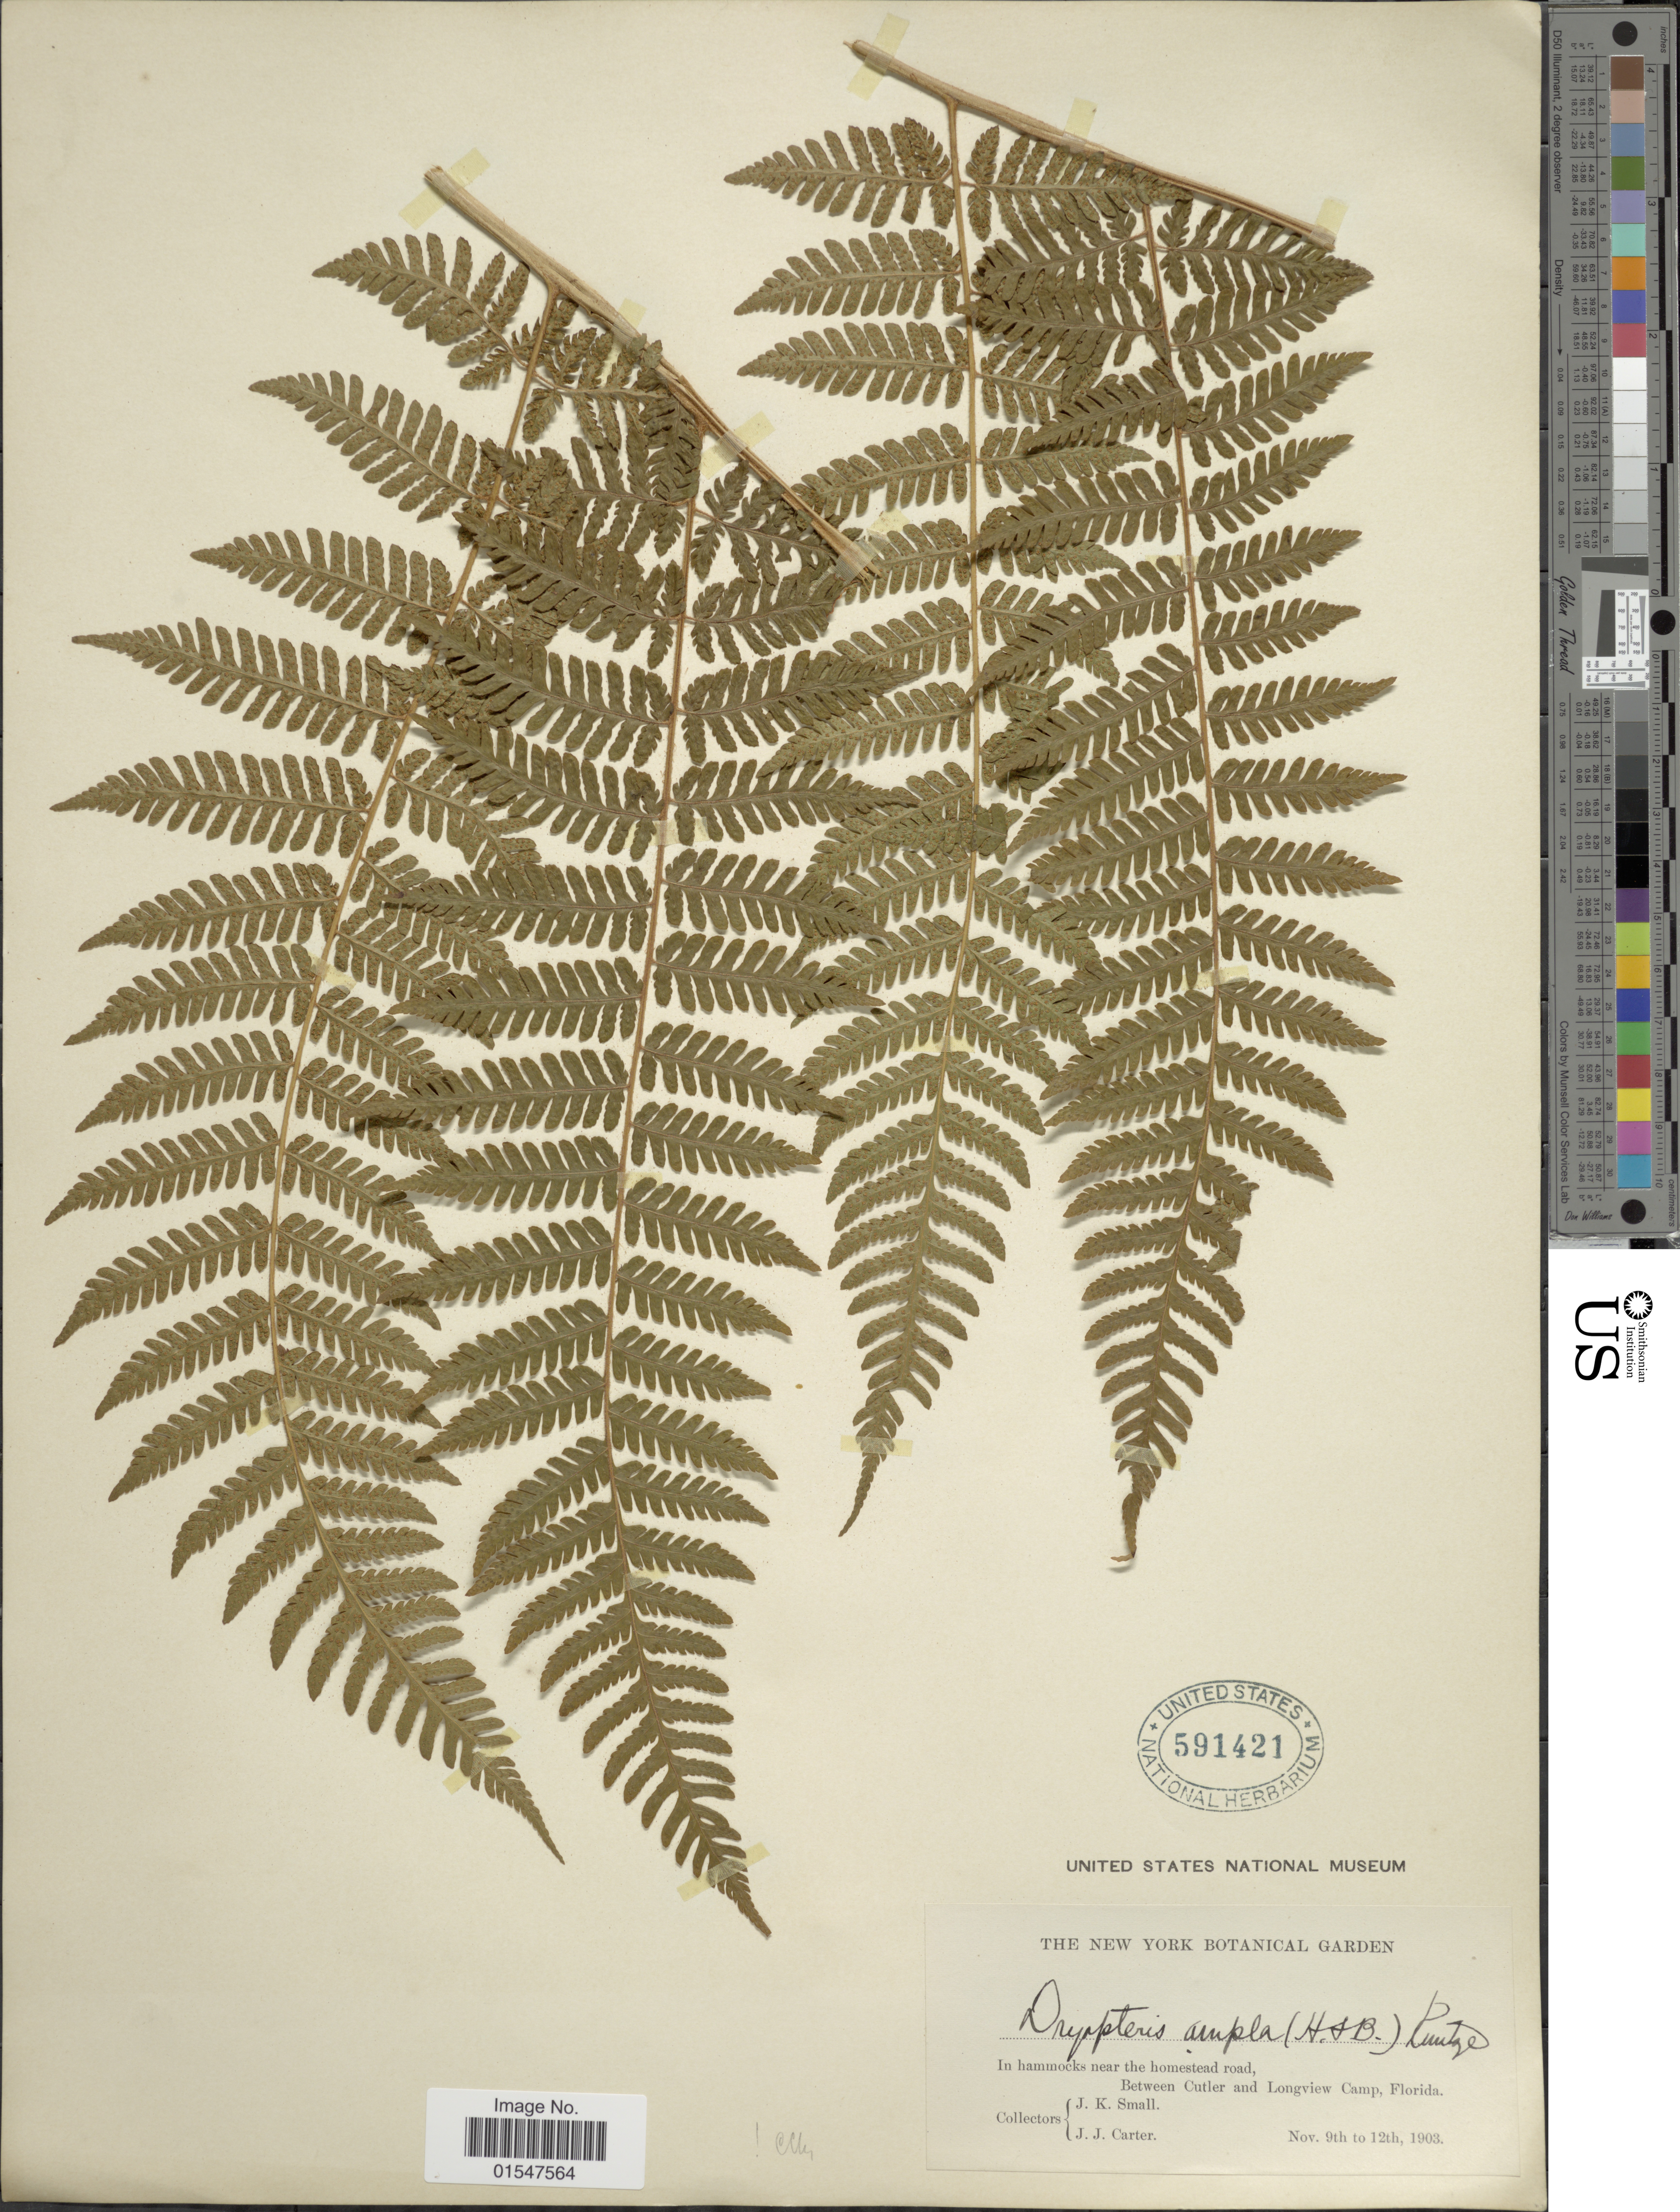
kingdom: Plantae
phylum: Tracheophyta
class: Polypodiopsida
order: Polypodiales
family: Dryopteridaceae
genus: Ctenitis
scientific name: Ctenitis sloanei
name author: (Poepp. ex Spreng.) C.V. Morton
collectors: J. K. Small & J. Carter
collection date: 1903-11-09/1903-11-12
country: United States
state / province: Florida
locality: In hammocks near the homestead road, between Cutler and Longview Camp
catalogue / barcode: US 591421